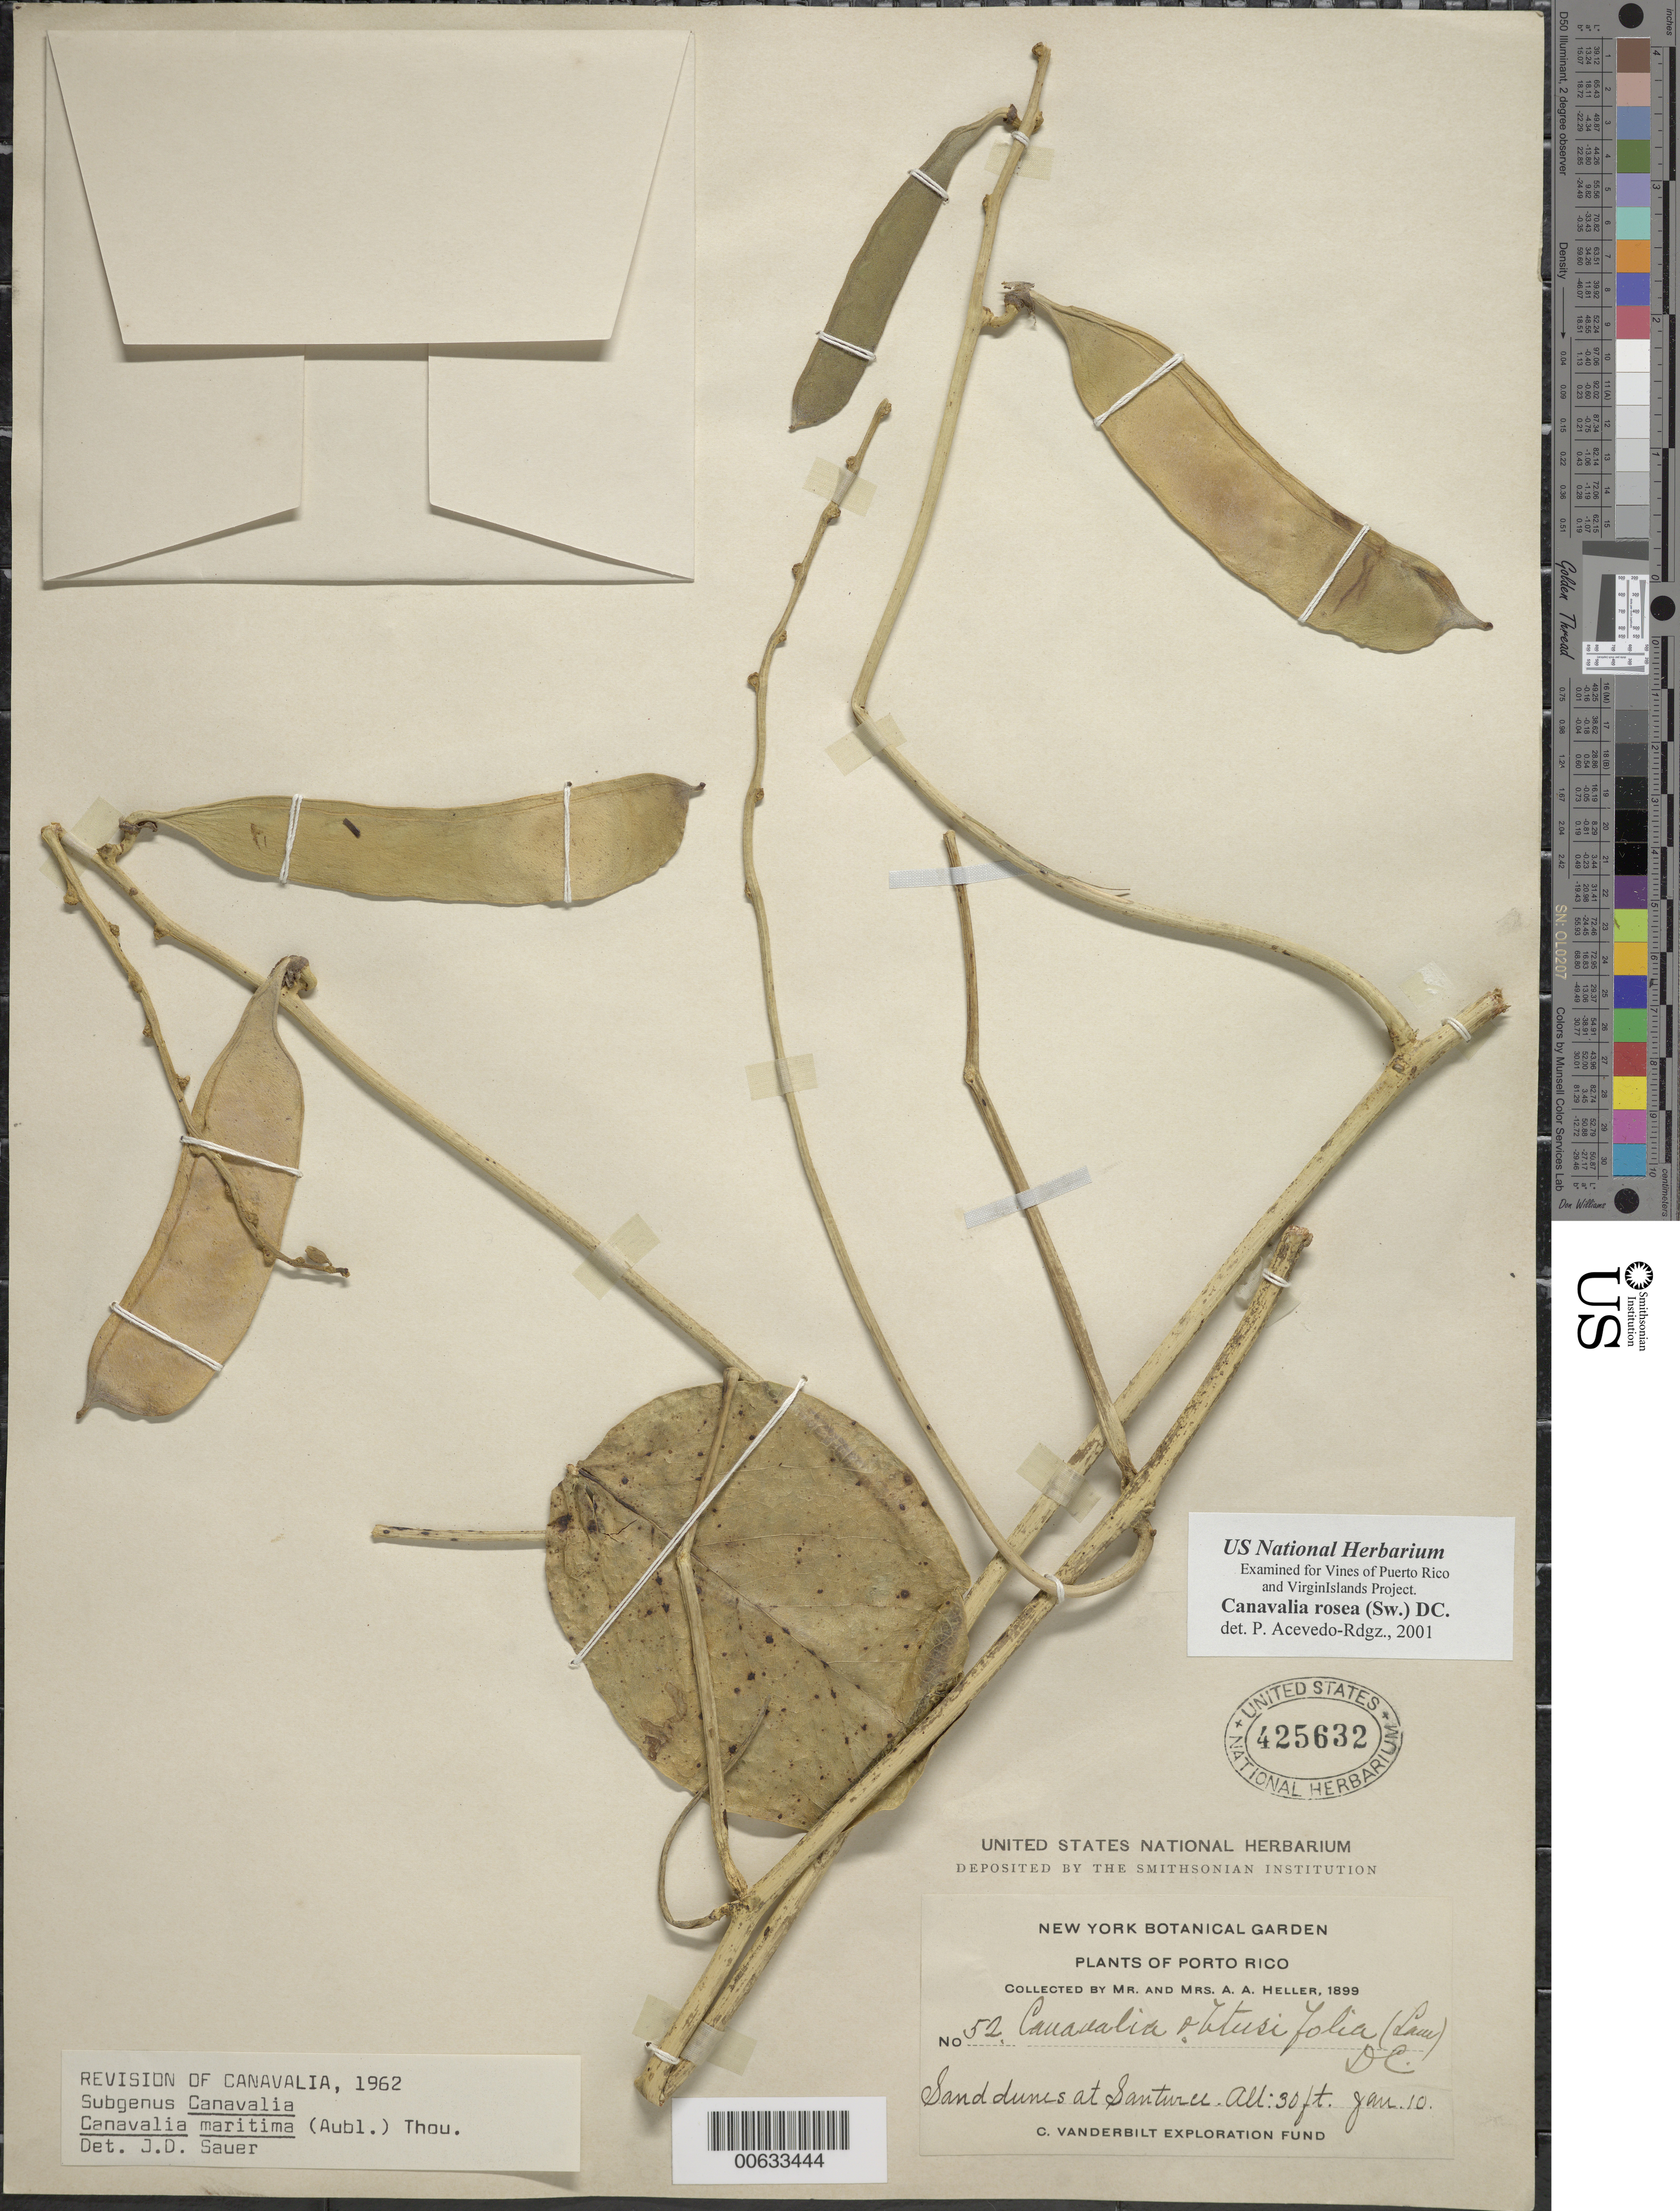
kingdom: Plantae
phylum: Tracheophyta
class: Magnoliopsida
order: Fabales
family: Fabaceae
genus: Canavalia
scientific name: Canavalia rosea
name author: (Sw.) DC.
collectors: A. A. Heller & E. G. Heller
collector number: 52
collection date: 1899-01-10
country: Puerto Rico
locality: Santurce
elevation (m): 9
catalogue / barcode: US 425632